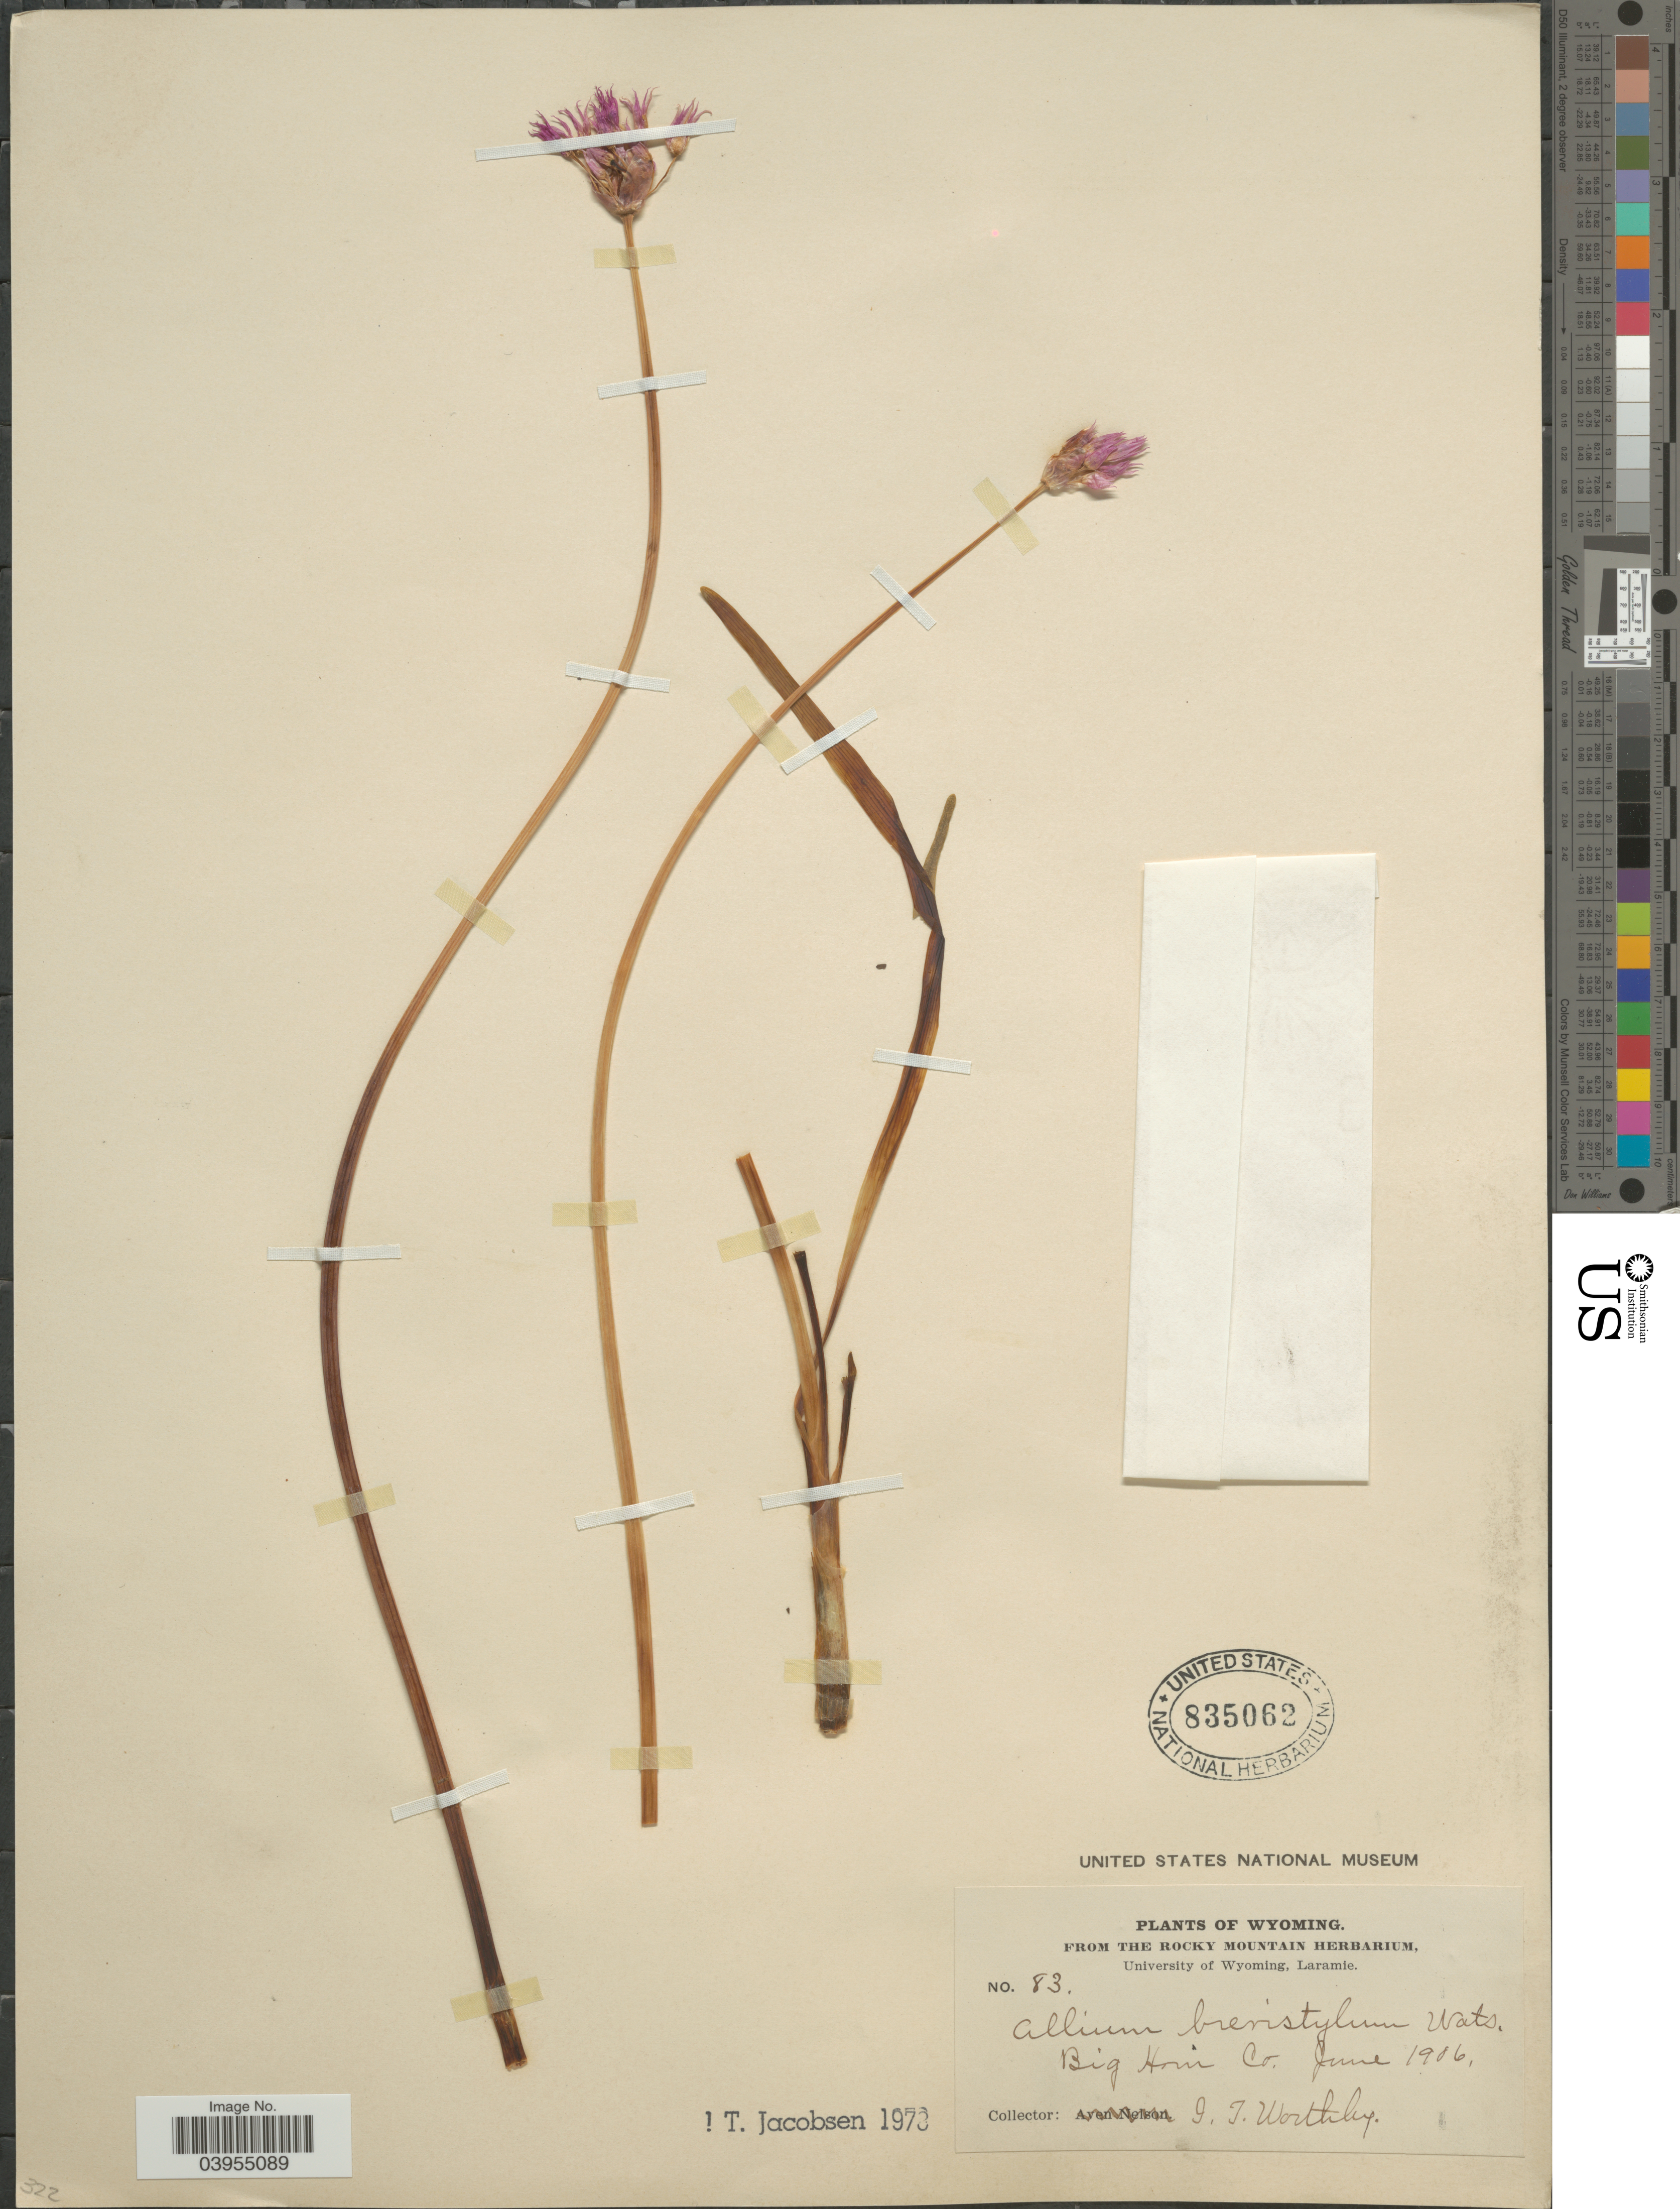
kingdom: Plantae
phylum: Tracheophyta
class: Liliopsida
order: Asparagales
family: Amaryllidaceae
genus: Allium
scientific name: Allium brevistylum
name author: S. Watson in C. King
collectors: I. Worthley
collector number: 83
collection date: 1906-06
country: United States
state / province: Wyoming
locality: Big Horn Co.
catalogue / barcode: US 835062